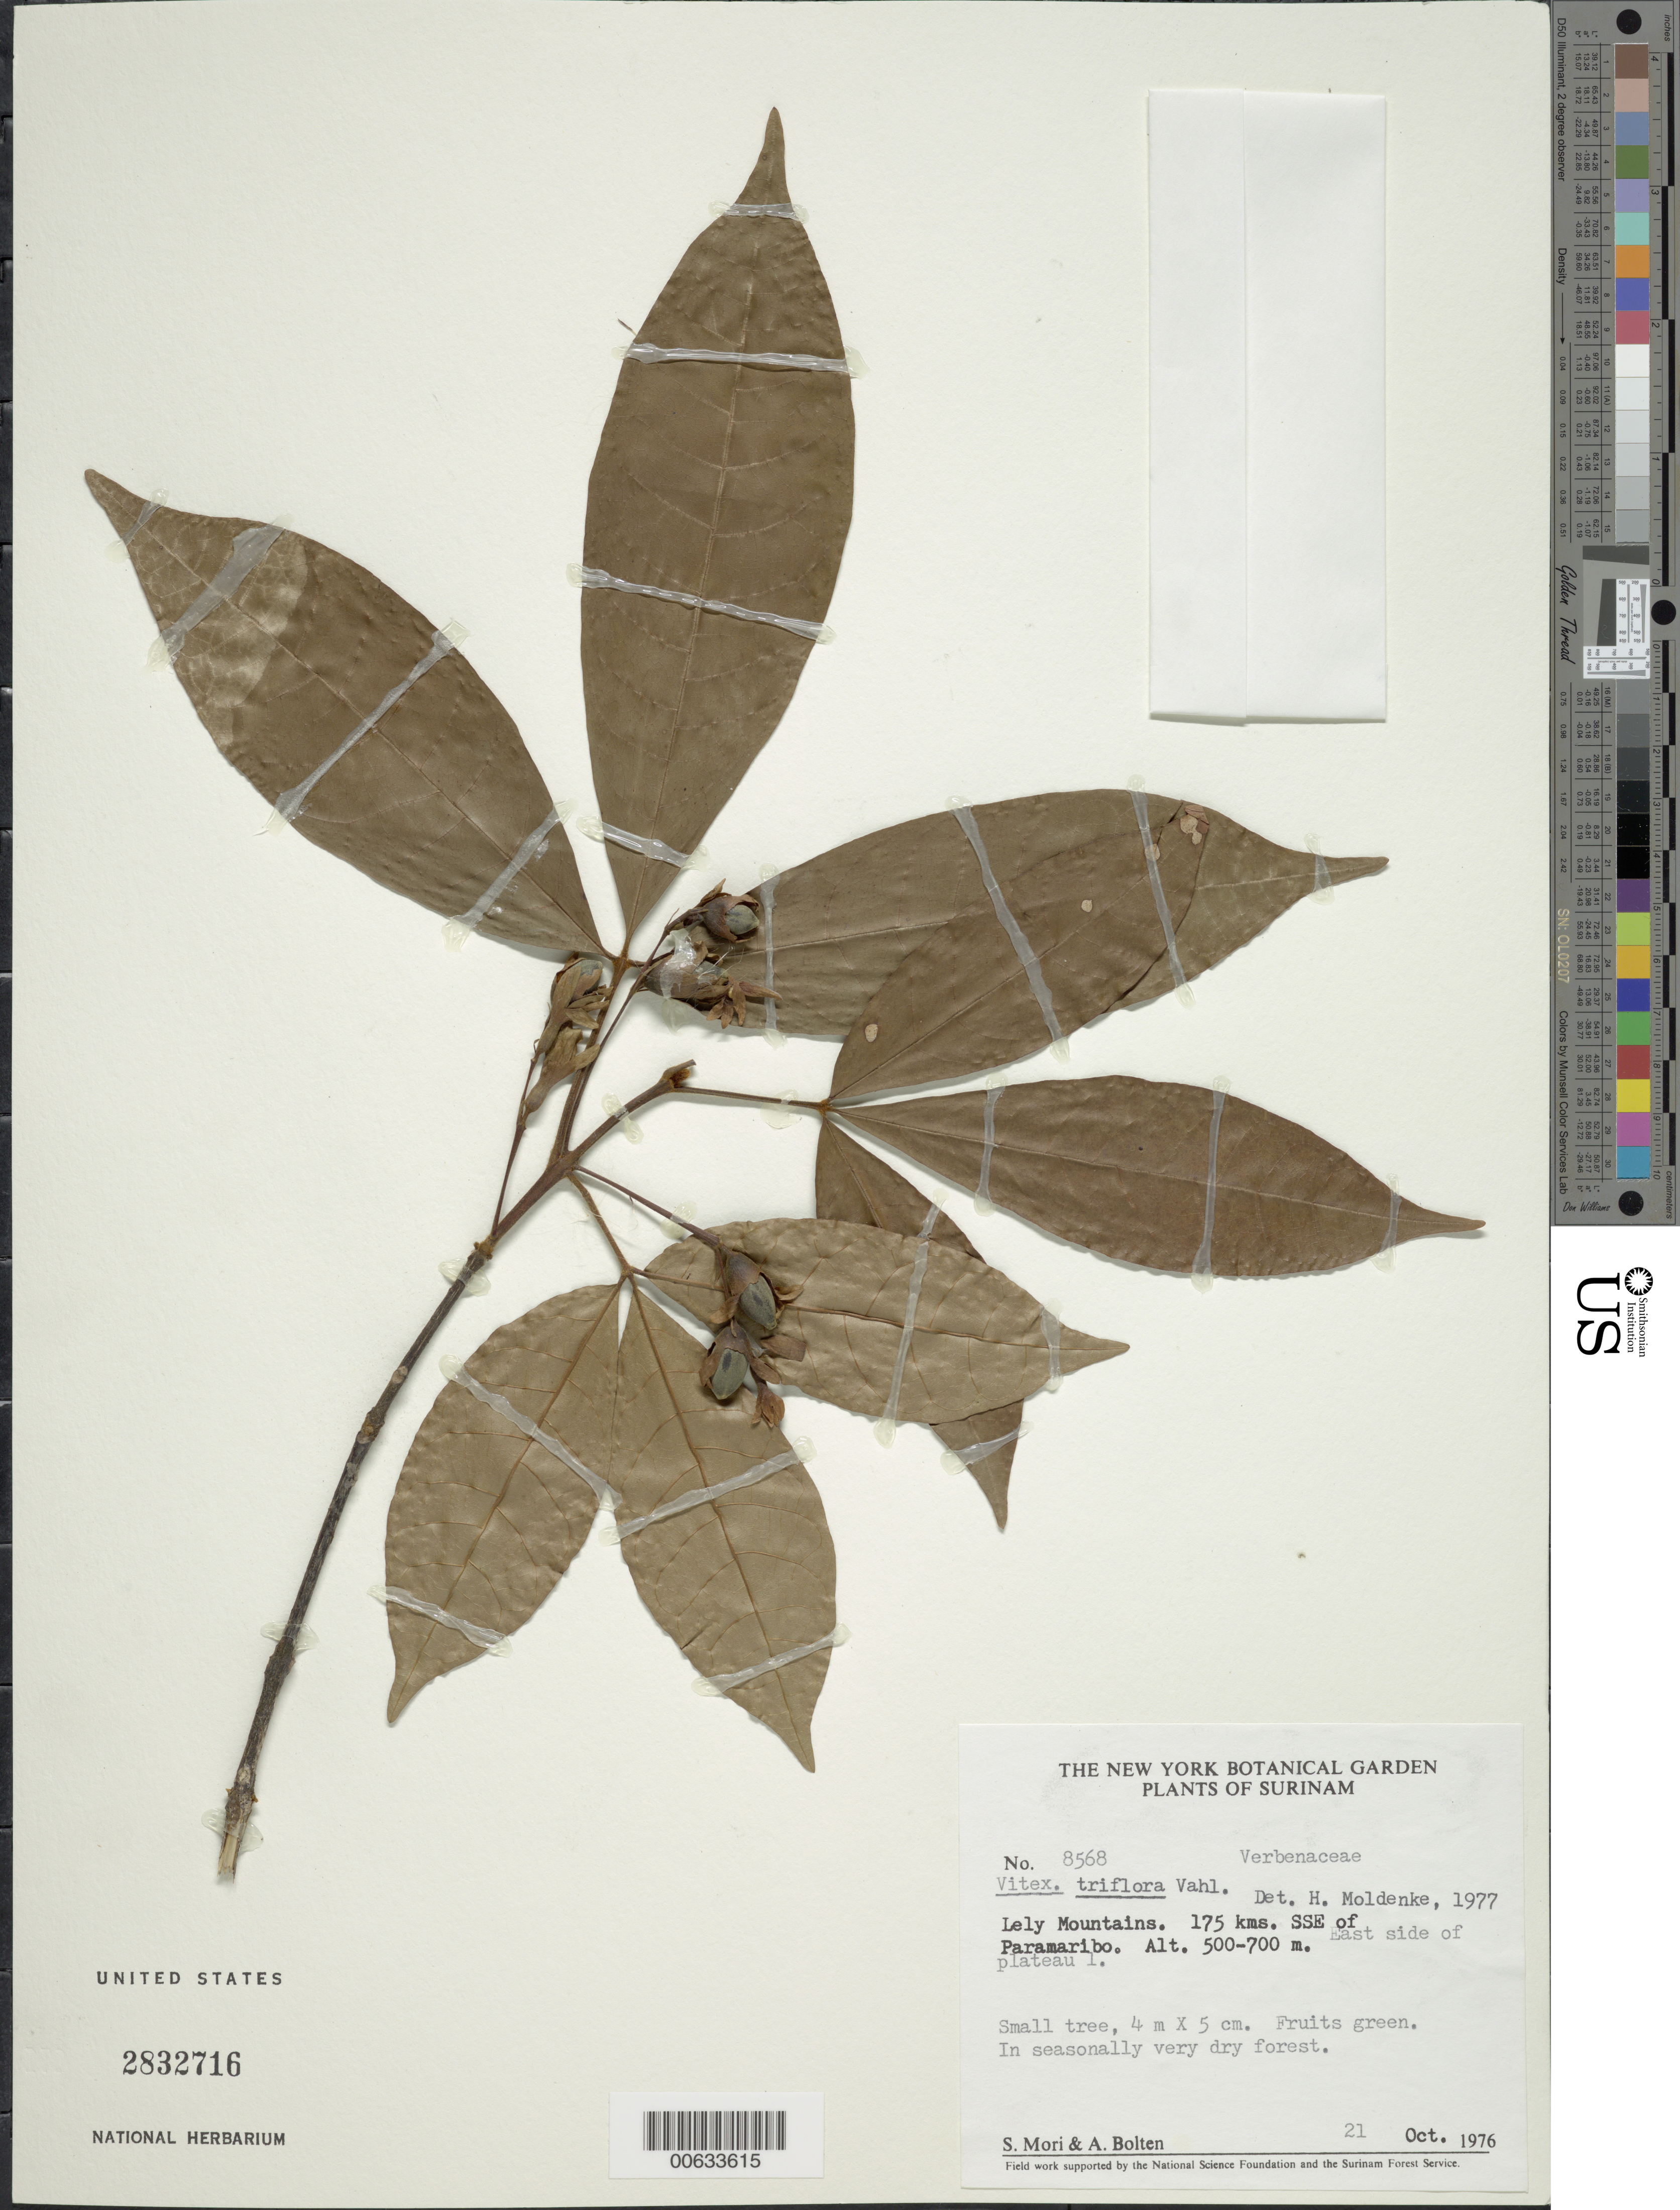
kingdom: Plantae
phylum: Tracheophyta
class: Magnoliopsida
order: Lamiales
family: Lamiaceae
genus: Vitex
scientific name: Vitex triflora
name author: Vahl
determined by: Moldenke, H. N.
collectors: S. Mori & A. Bolten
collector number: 8568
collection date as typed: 21-Oct-76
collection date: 1976-10-21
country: Suriname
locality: Lely Mts., 175 km SSE of Paramaribo, E side of plateau 1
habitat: Seasonally very dry forest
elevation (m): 500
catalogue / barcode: US 2832716